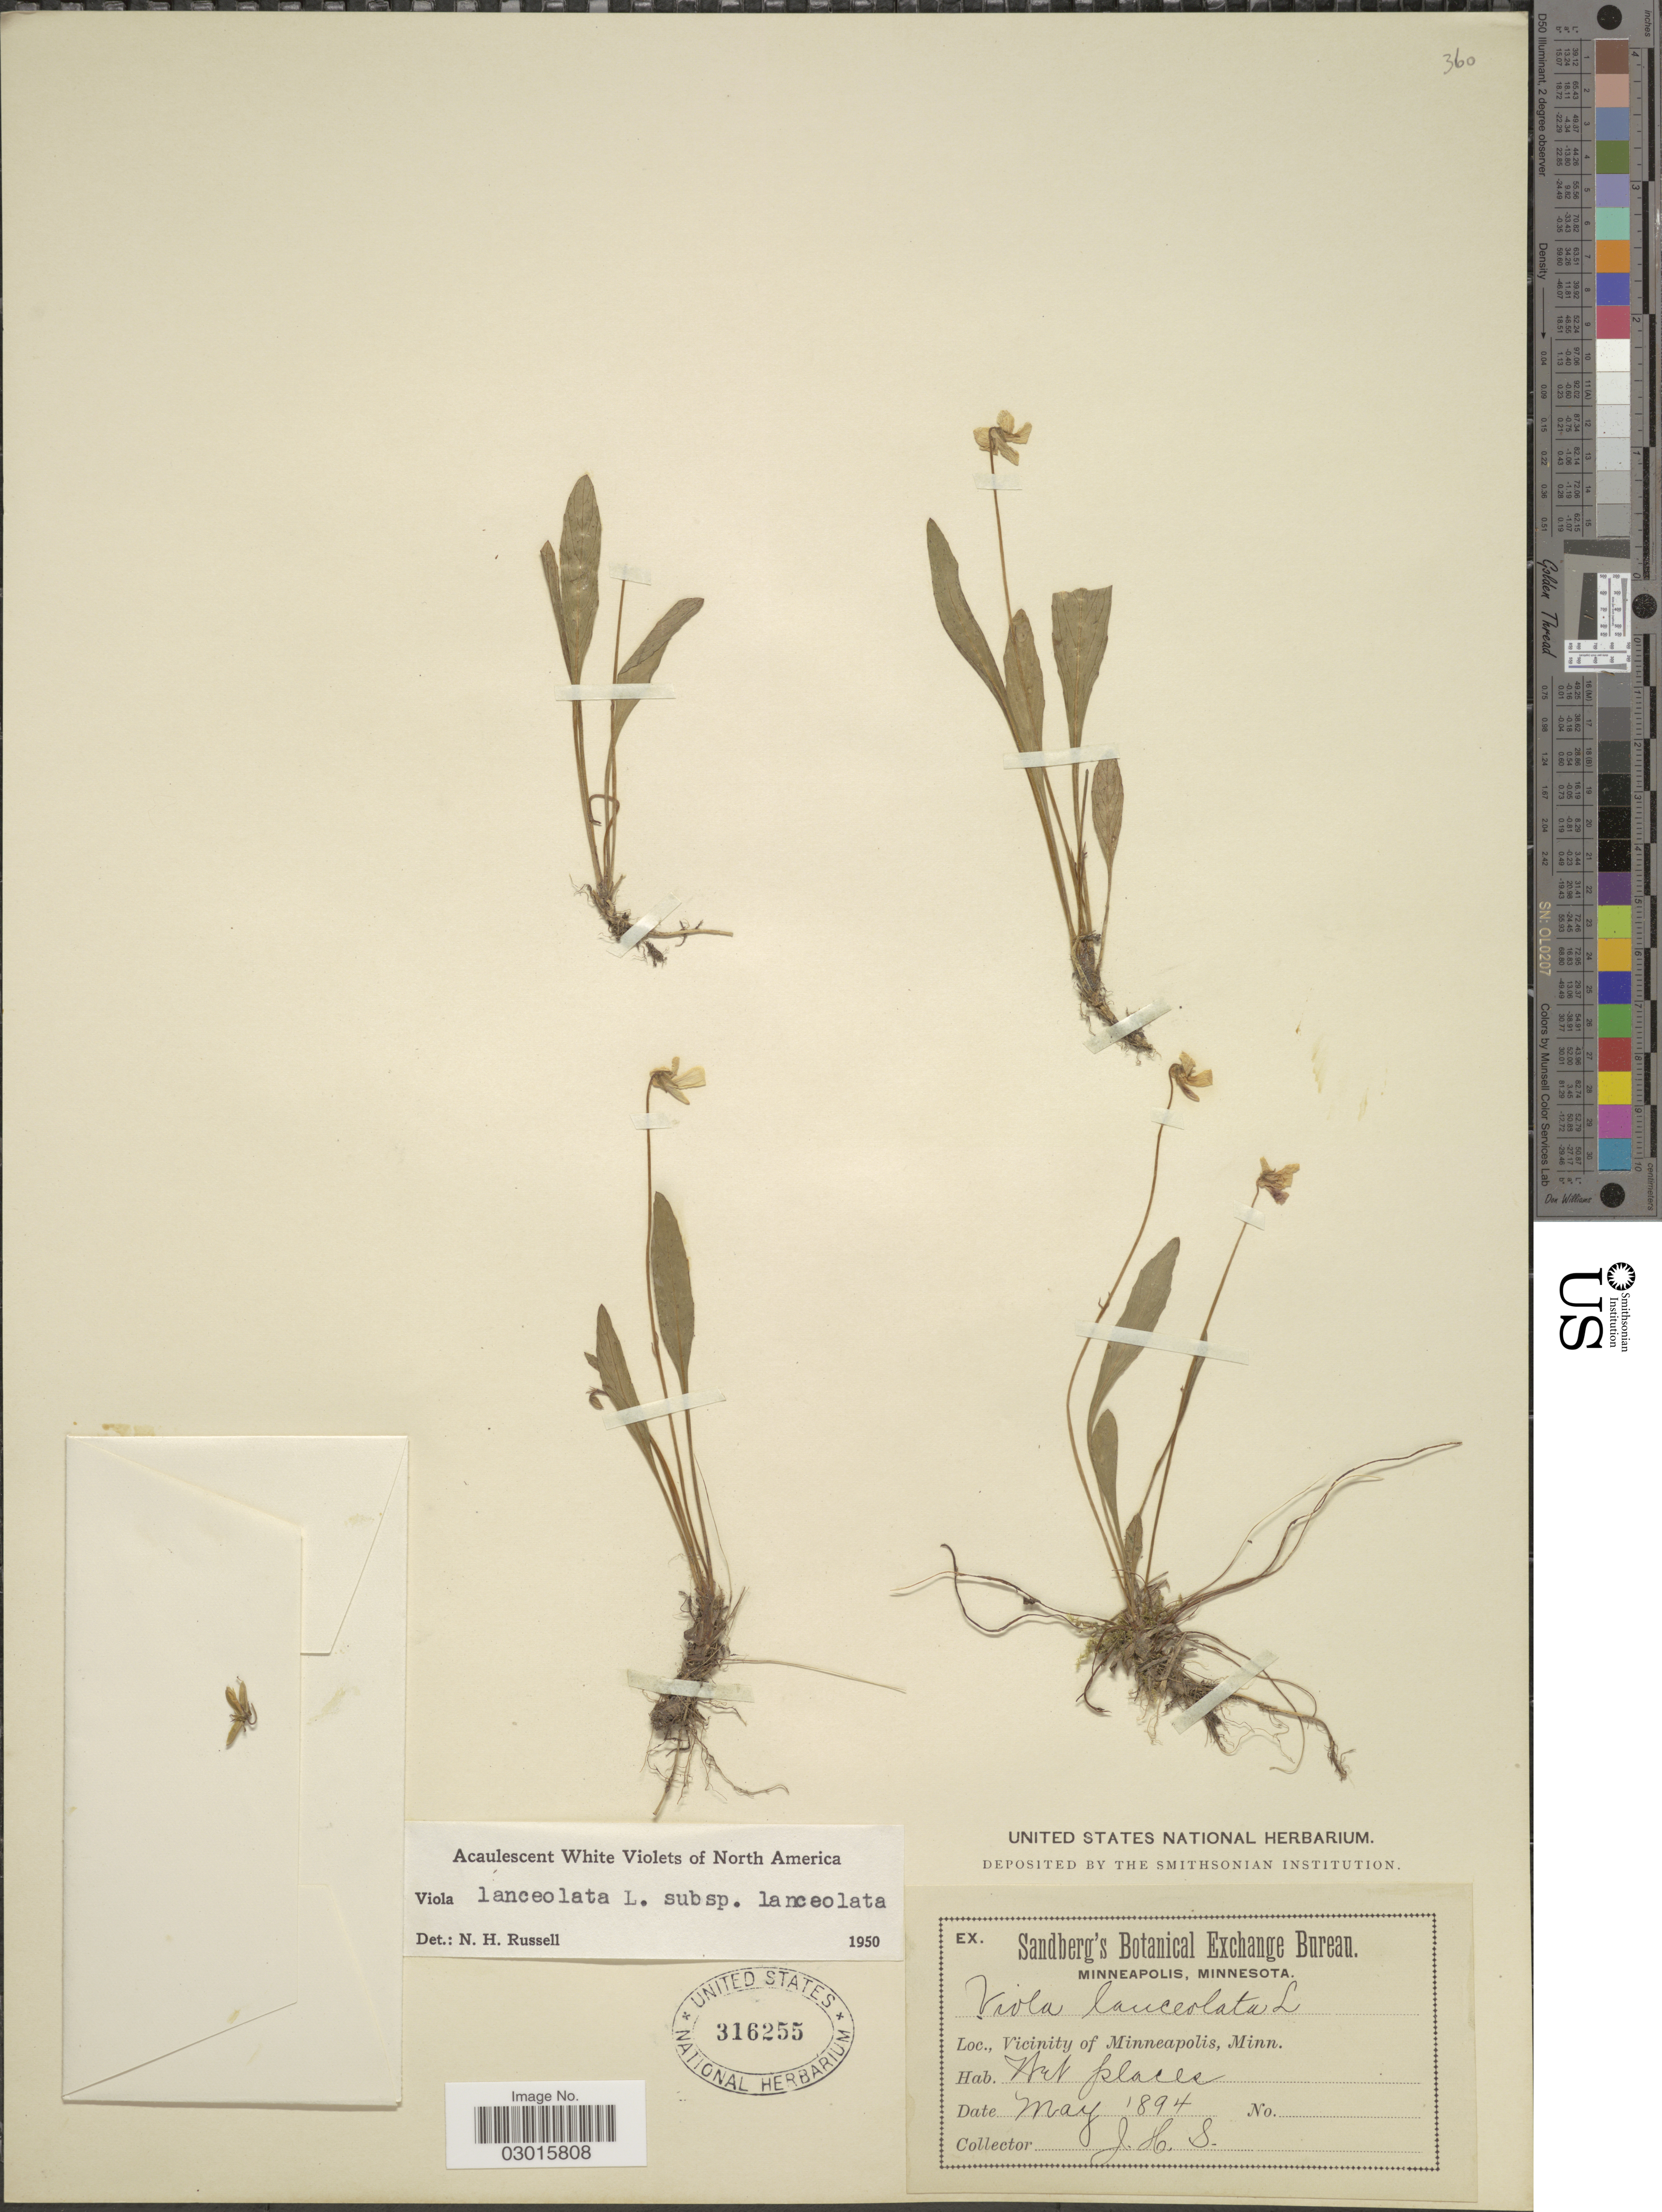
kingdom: Plantae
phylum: Tracheophyta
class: Magnoliopsida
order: Malpighiales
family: Violaceae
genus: Viola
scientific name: Viola lanceolata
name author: L.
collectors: J. H. Sandberg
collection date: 1894-05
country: United States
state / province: Minnesota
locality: Vicinity of Minneapolis.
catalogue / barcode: US 316255